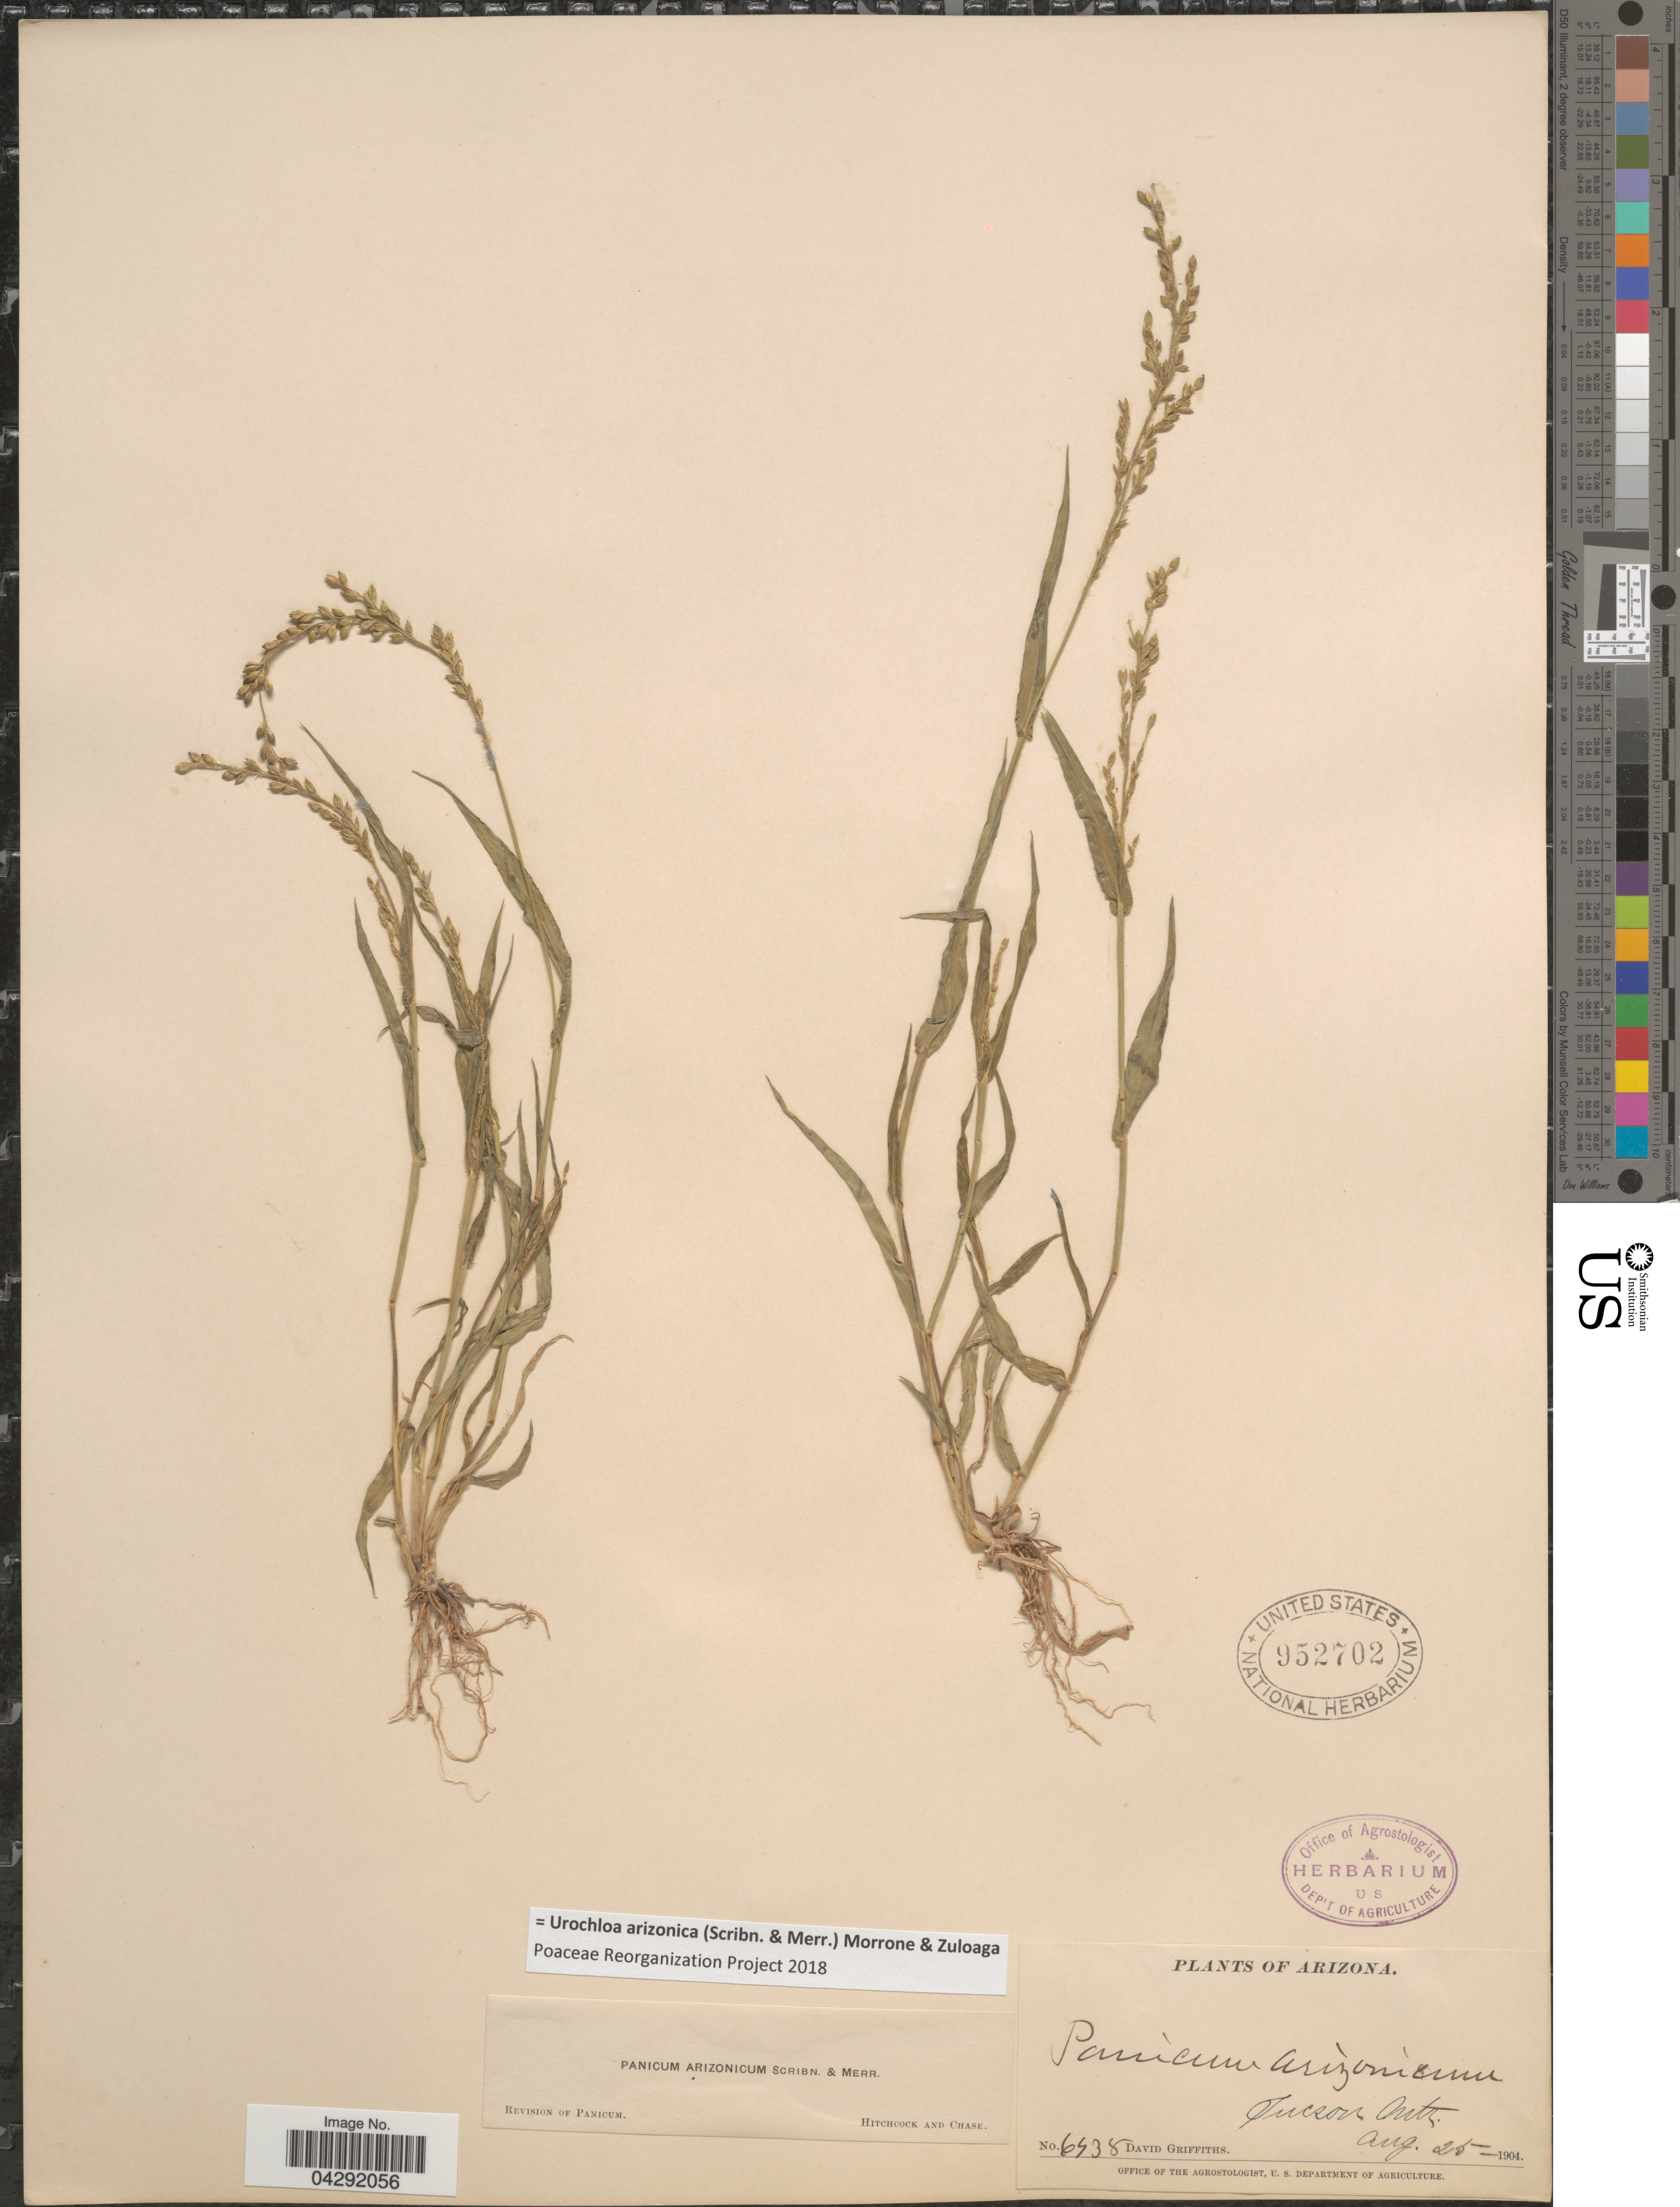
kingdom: Plantae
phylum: Tracheophyta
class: Liliopsida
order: Poales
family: Poaceae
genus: Urochloa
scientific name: Urochloa arizonica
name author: (Scribn. & Merr.) Morrone & Zuloaga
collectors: D. Griffiths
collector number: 6438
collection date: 1904-08-25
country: United States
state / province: Arizona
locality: Tucson Mts.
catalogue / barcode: US 952702